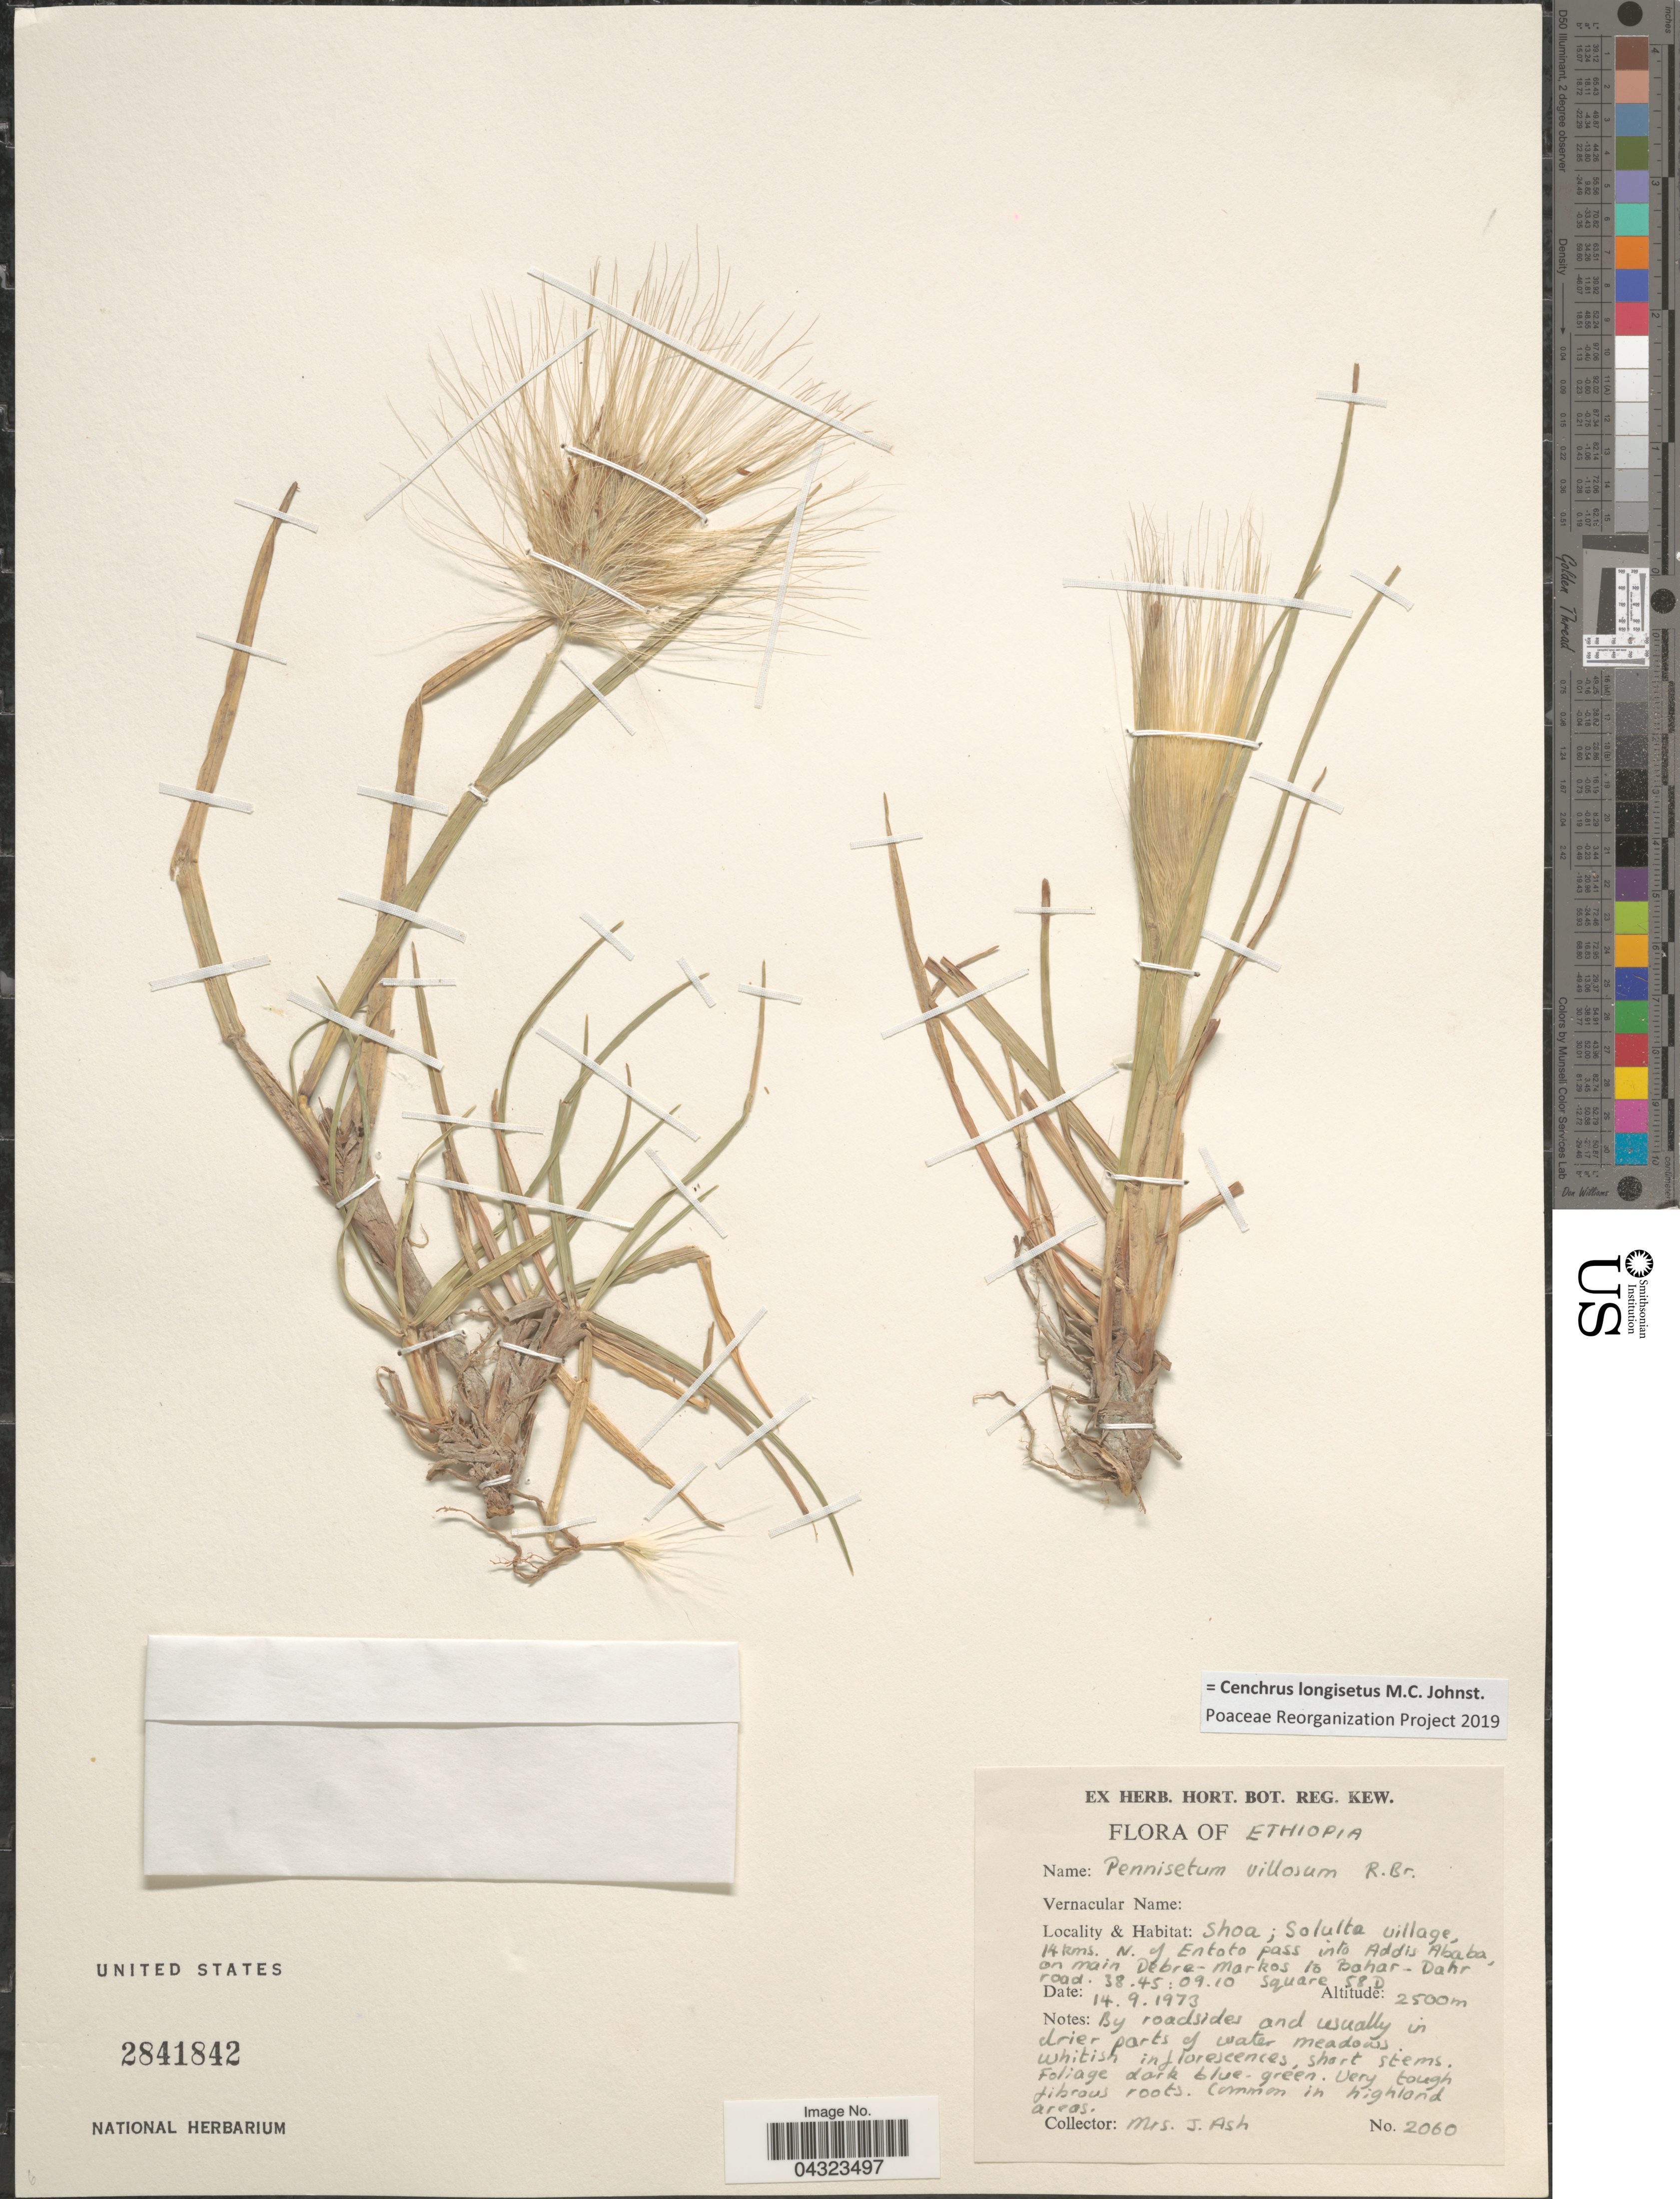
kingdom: Plantae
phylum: Tracheophyta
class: Liliopsida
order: Poales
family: Poaceae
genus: Cenchrus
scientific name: Cenchrus longisetus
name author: M.C. Johnst.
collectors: J. Ash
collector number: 2060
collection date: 1973-09-14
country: Ethiopia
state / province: Addis Ababa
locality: Shoa; Solulta village, 14 kms. N. of Entoto pass into Addis Ababa, on main Debra-Markos to Bahar-Dahr road. 38.45:09.10 Square 58D.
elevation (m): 2500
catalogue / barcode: US 2841842